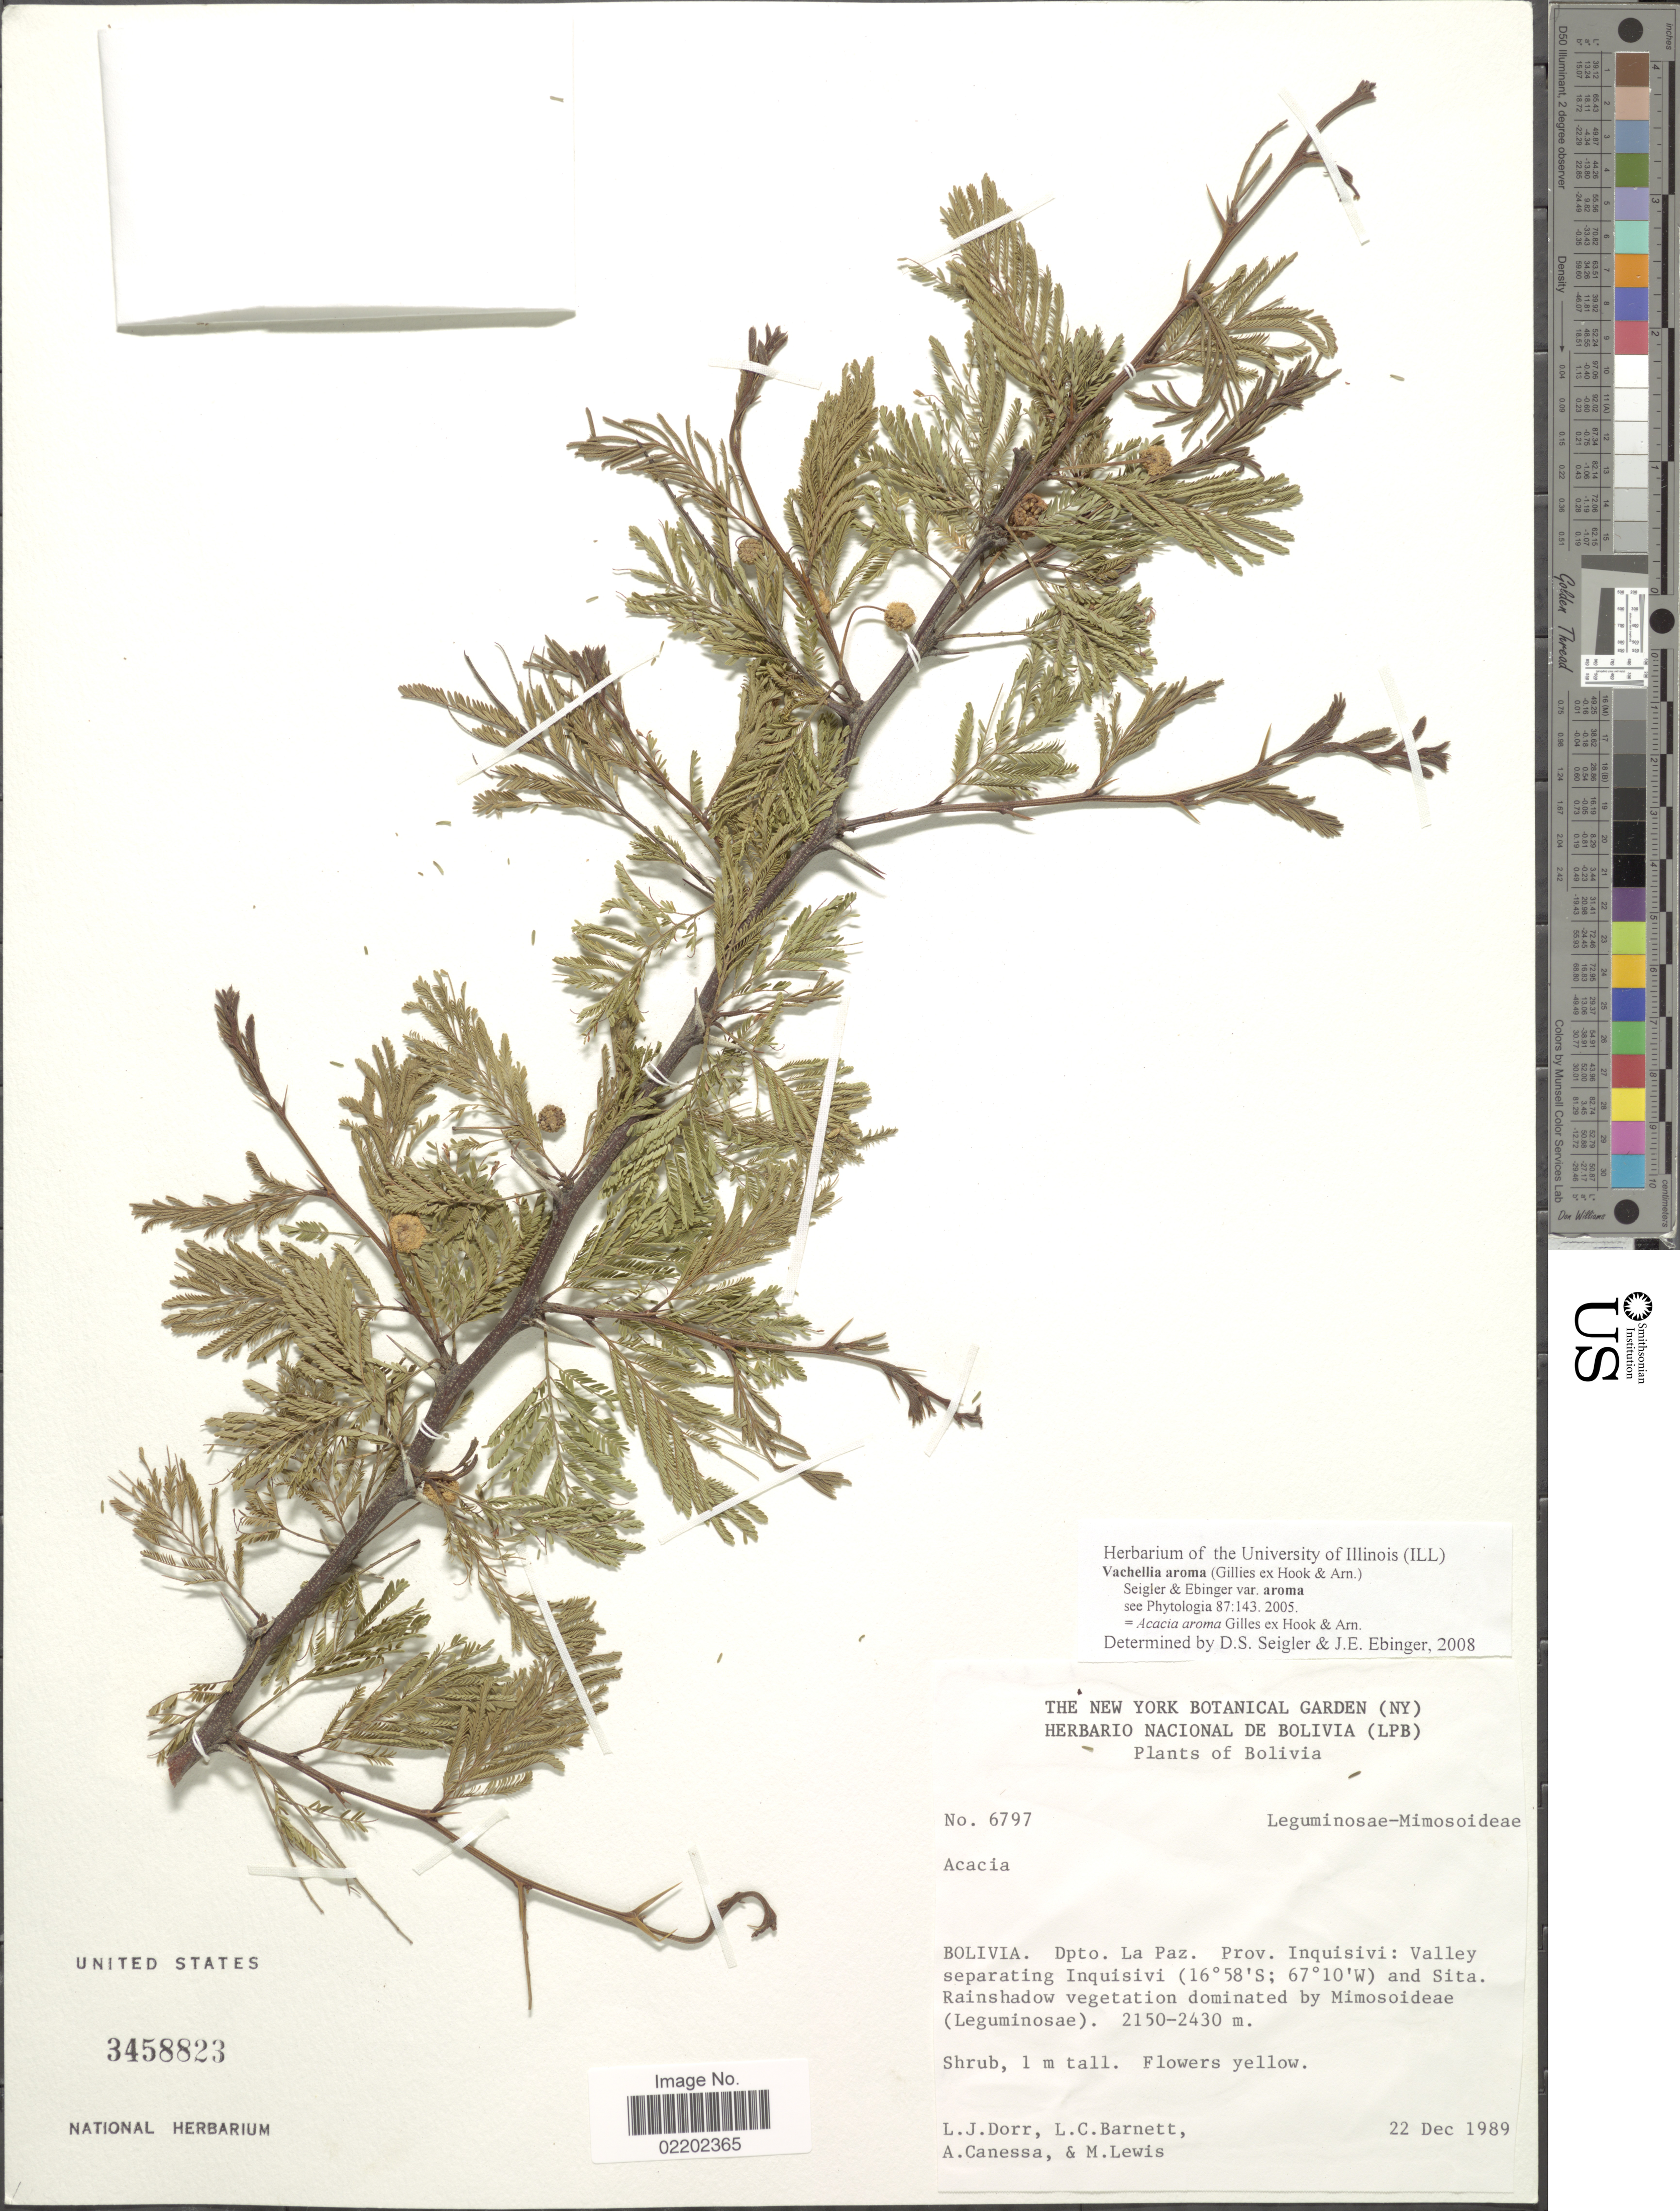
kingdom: Plantae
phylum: Tracheophyta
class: Magnoliopsida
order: Fabales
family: Fabaceae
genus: Vachellia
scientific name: Vachellia aroma var. aroma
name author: (Gillies ex Hook. & Arn.) Seigler & Ebinger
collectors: L. J. Dorr, L. C. Barnett, A. Canessa & M. Lewis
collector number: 6797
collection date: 1989-12-22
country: Bolivia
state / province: La Paz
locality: Dpto La Paz. Prov. Inquisivi: Valley separating Inquisivi and Silta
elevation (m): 2150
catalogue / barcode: US 3458823